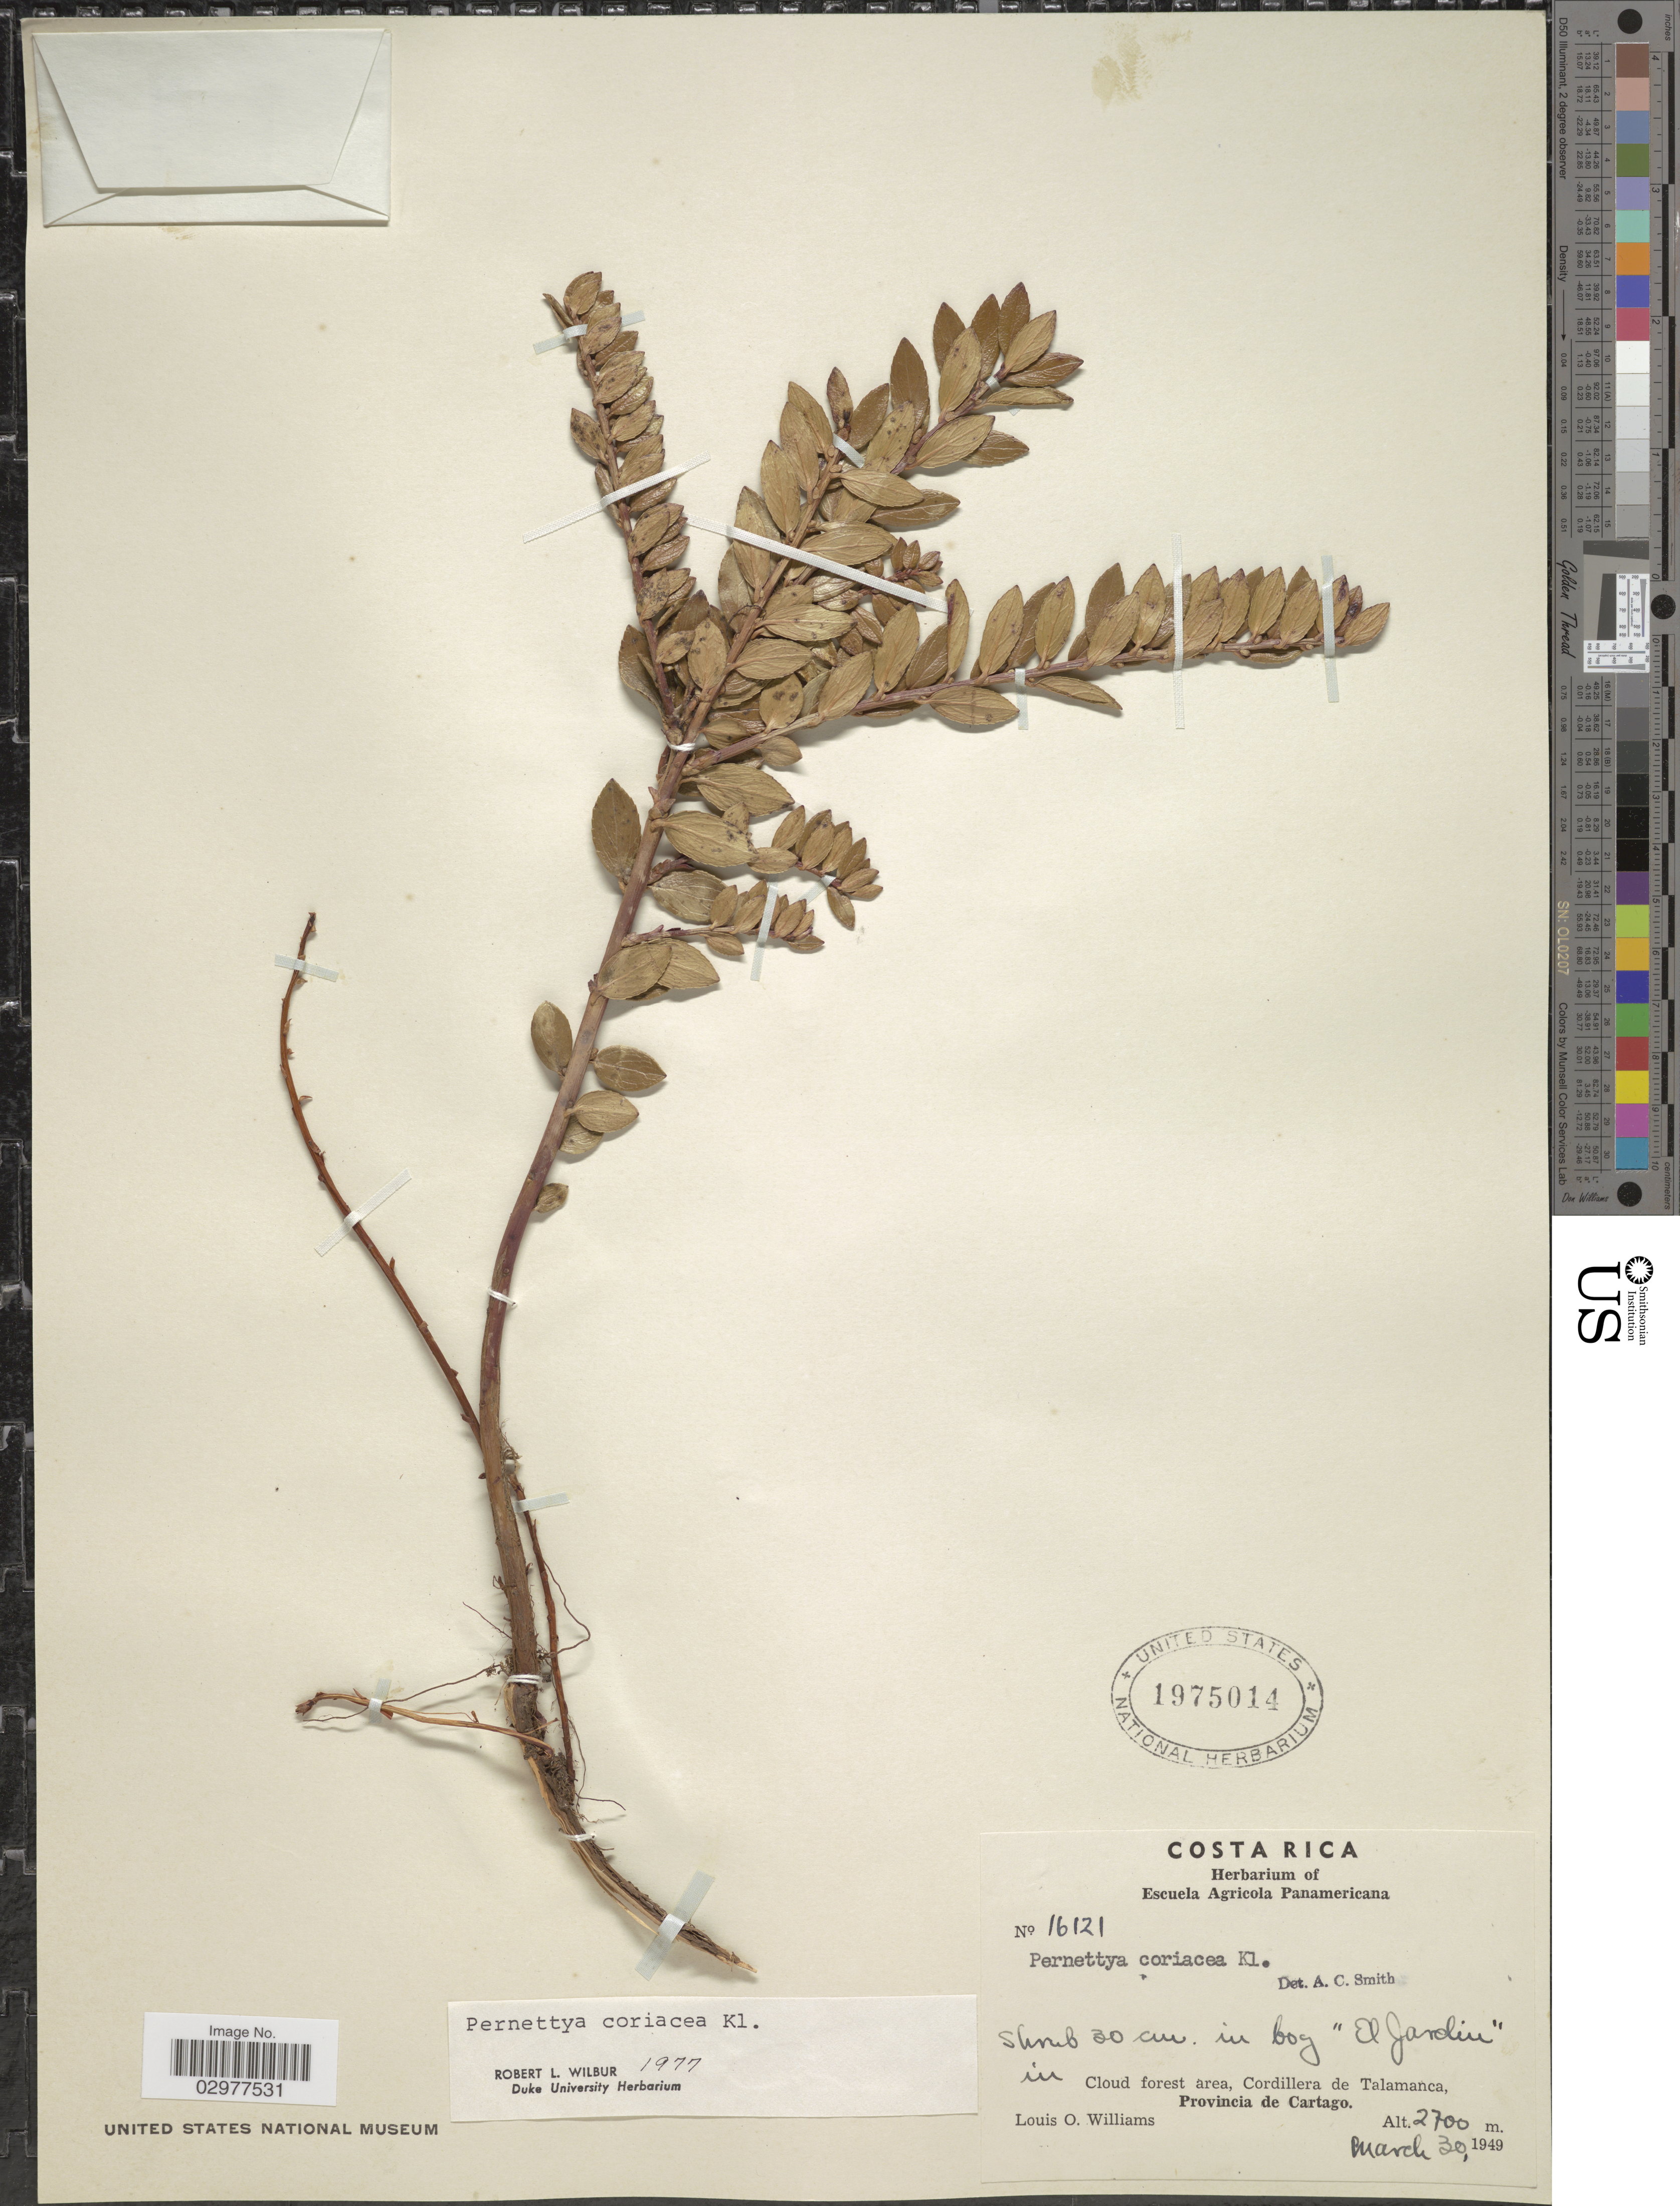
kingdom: Plantae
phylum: Tracheophyta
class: Magnoliopsida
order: Ericales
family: Ericaceae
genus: Pernettya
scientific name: Pernettya prostrata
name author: (Cav.) DC.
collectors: L. O. Williams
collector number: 16121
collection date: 1949-03-30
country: Costa Rica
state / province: Cartago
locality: In bog "El Jardin" in Cloud forest area, Cordillera de Talamanca.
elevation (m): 2700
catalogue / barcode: US 1975014